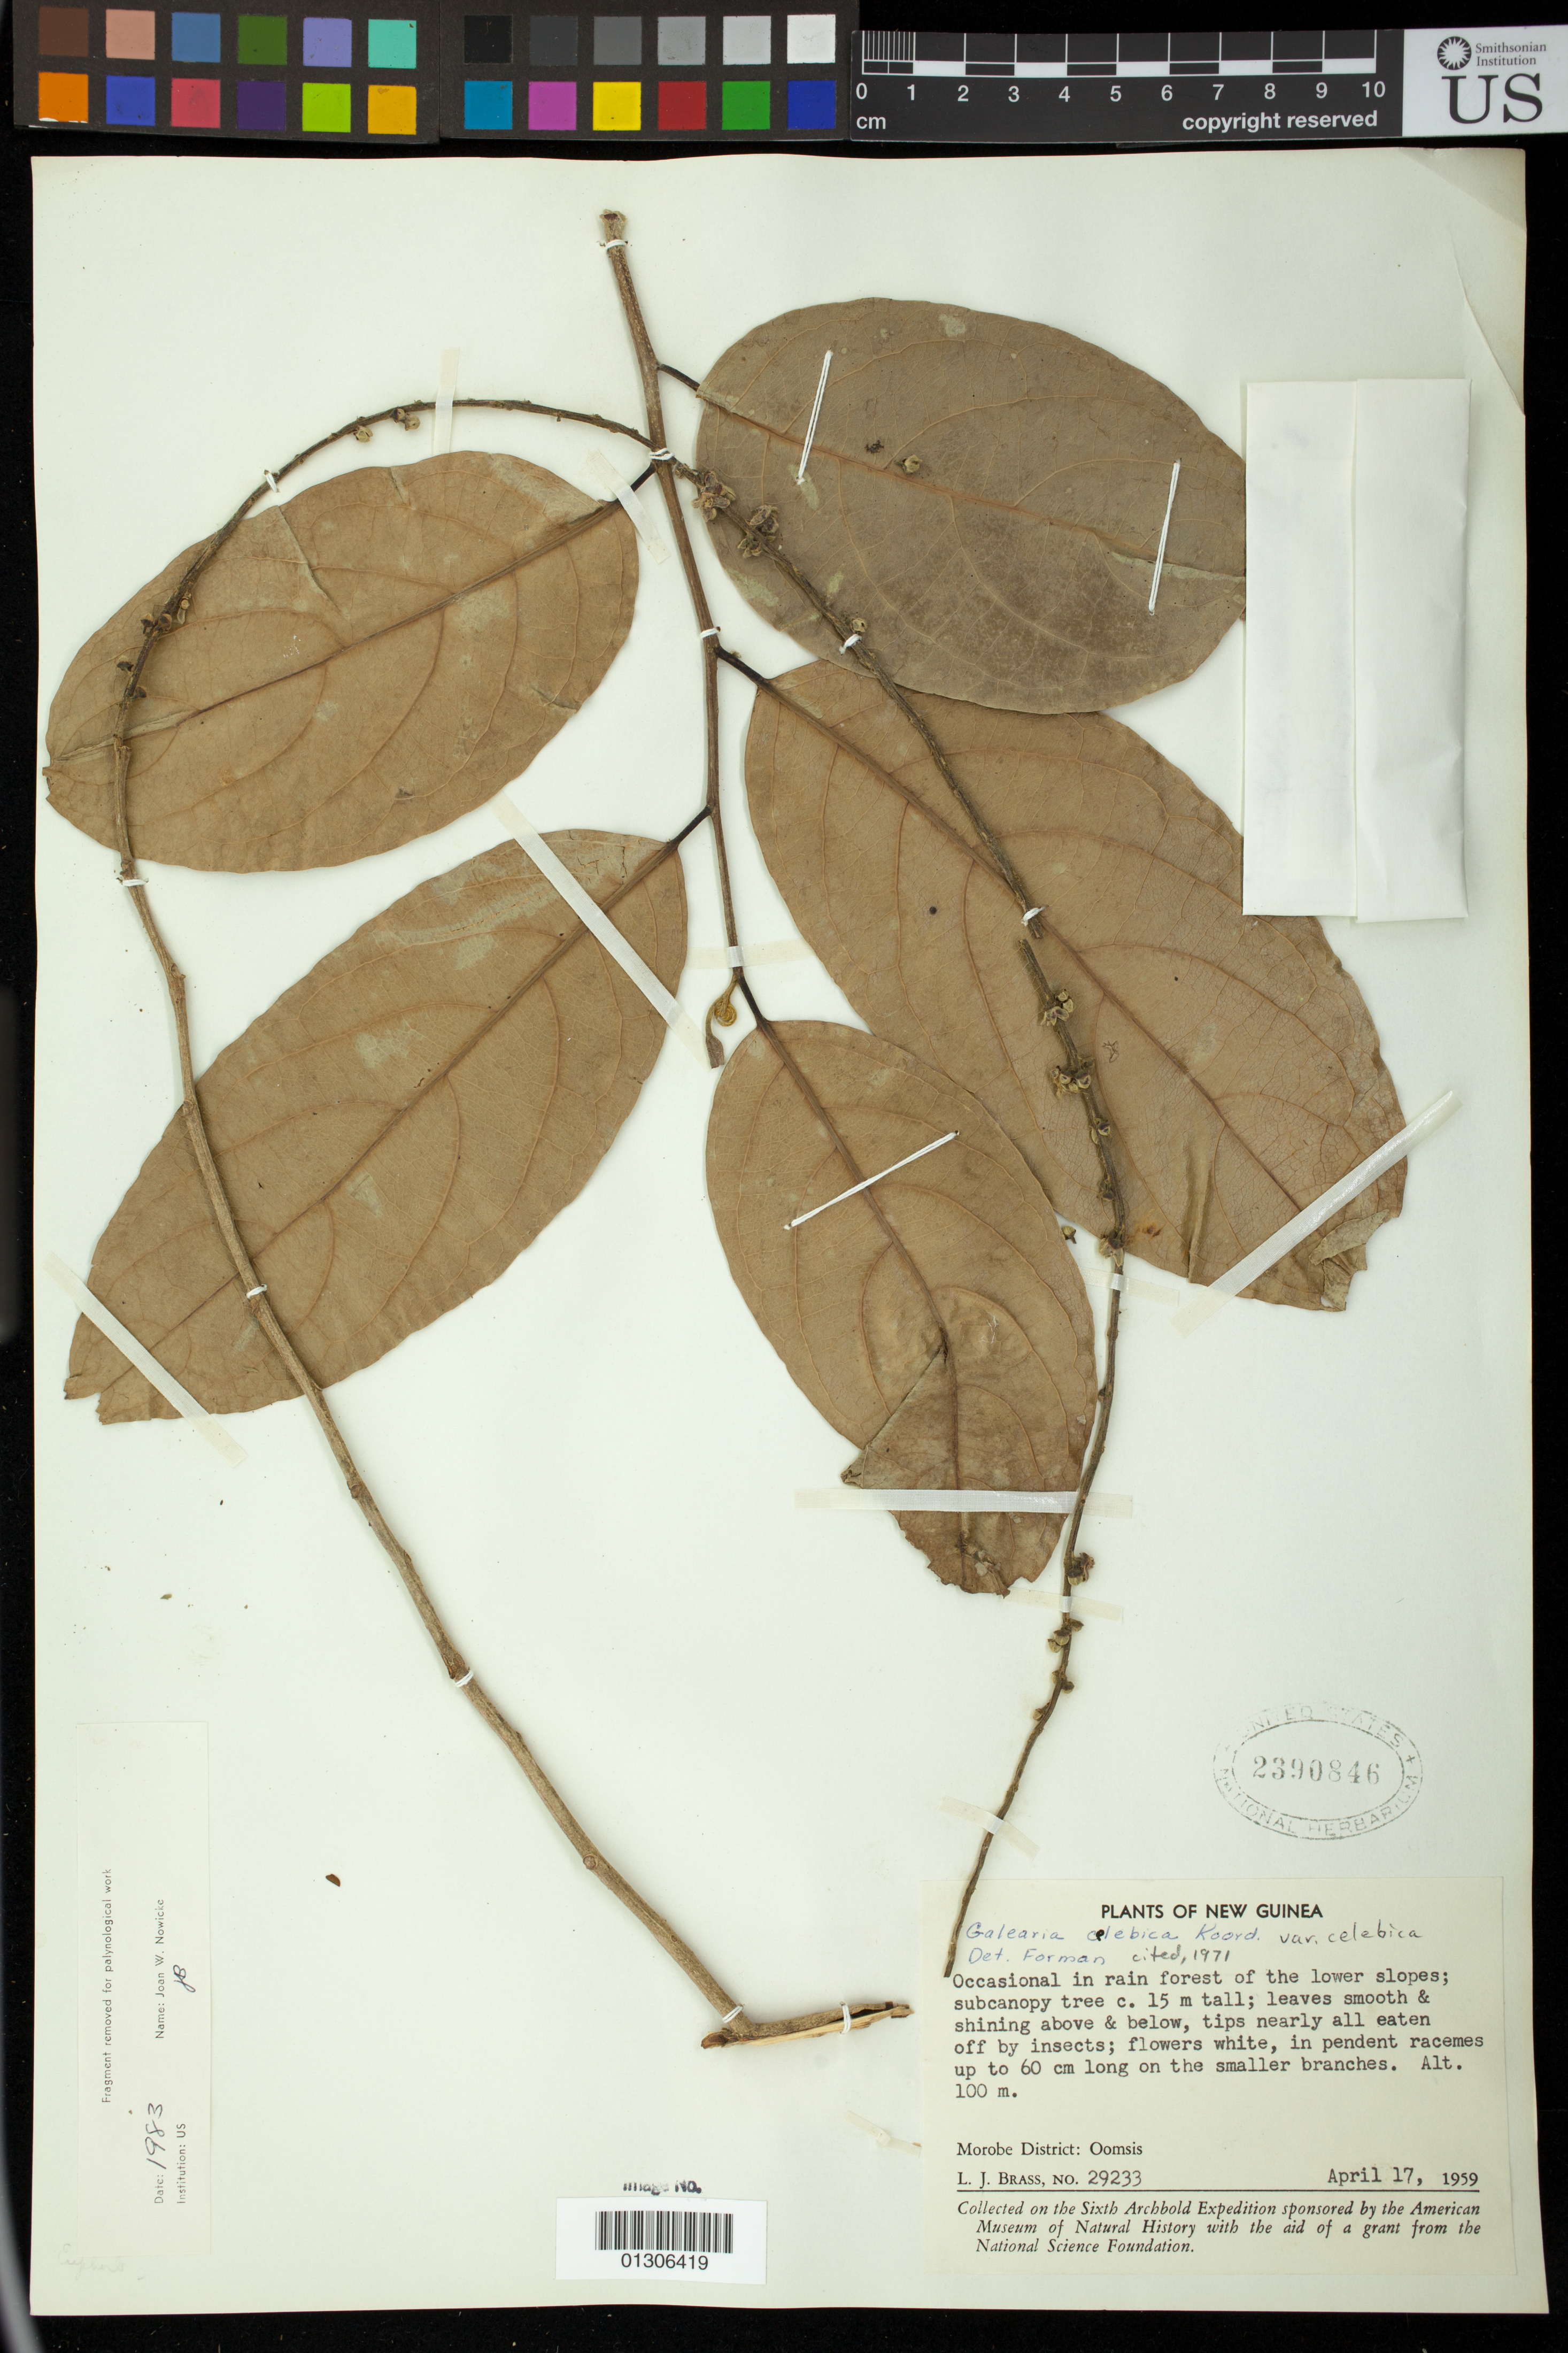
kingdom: Plantae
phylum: Tracheophyta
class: Magnoliopsida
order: Malpighiales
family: Pandaceae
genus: Galearia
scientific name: Galearia celebica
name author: Koord.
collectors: L. J. Brass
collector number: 29233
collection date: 1959-04-17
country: Papua New Guinea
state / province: Morobe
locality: Oomsis.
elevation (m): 100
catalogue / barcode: US 2390846